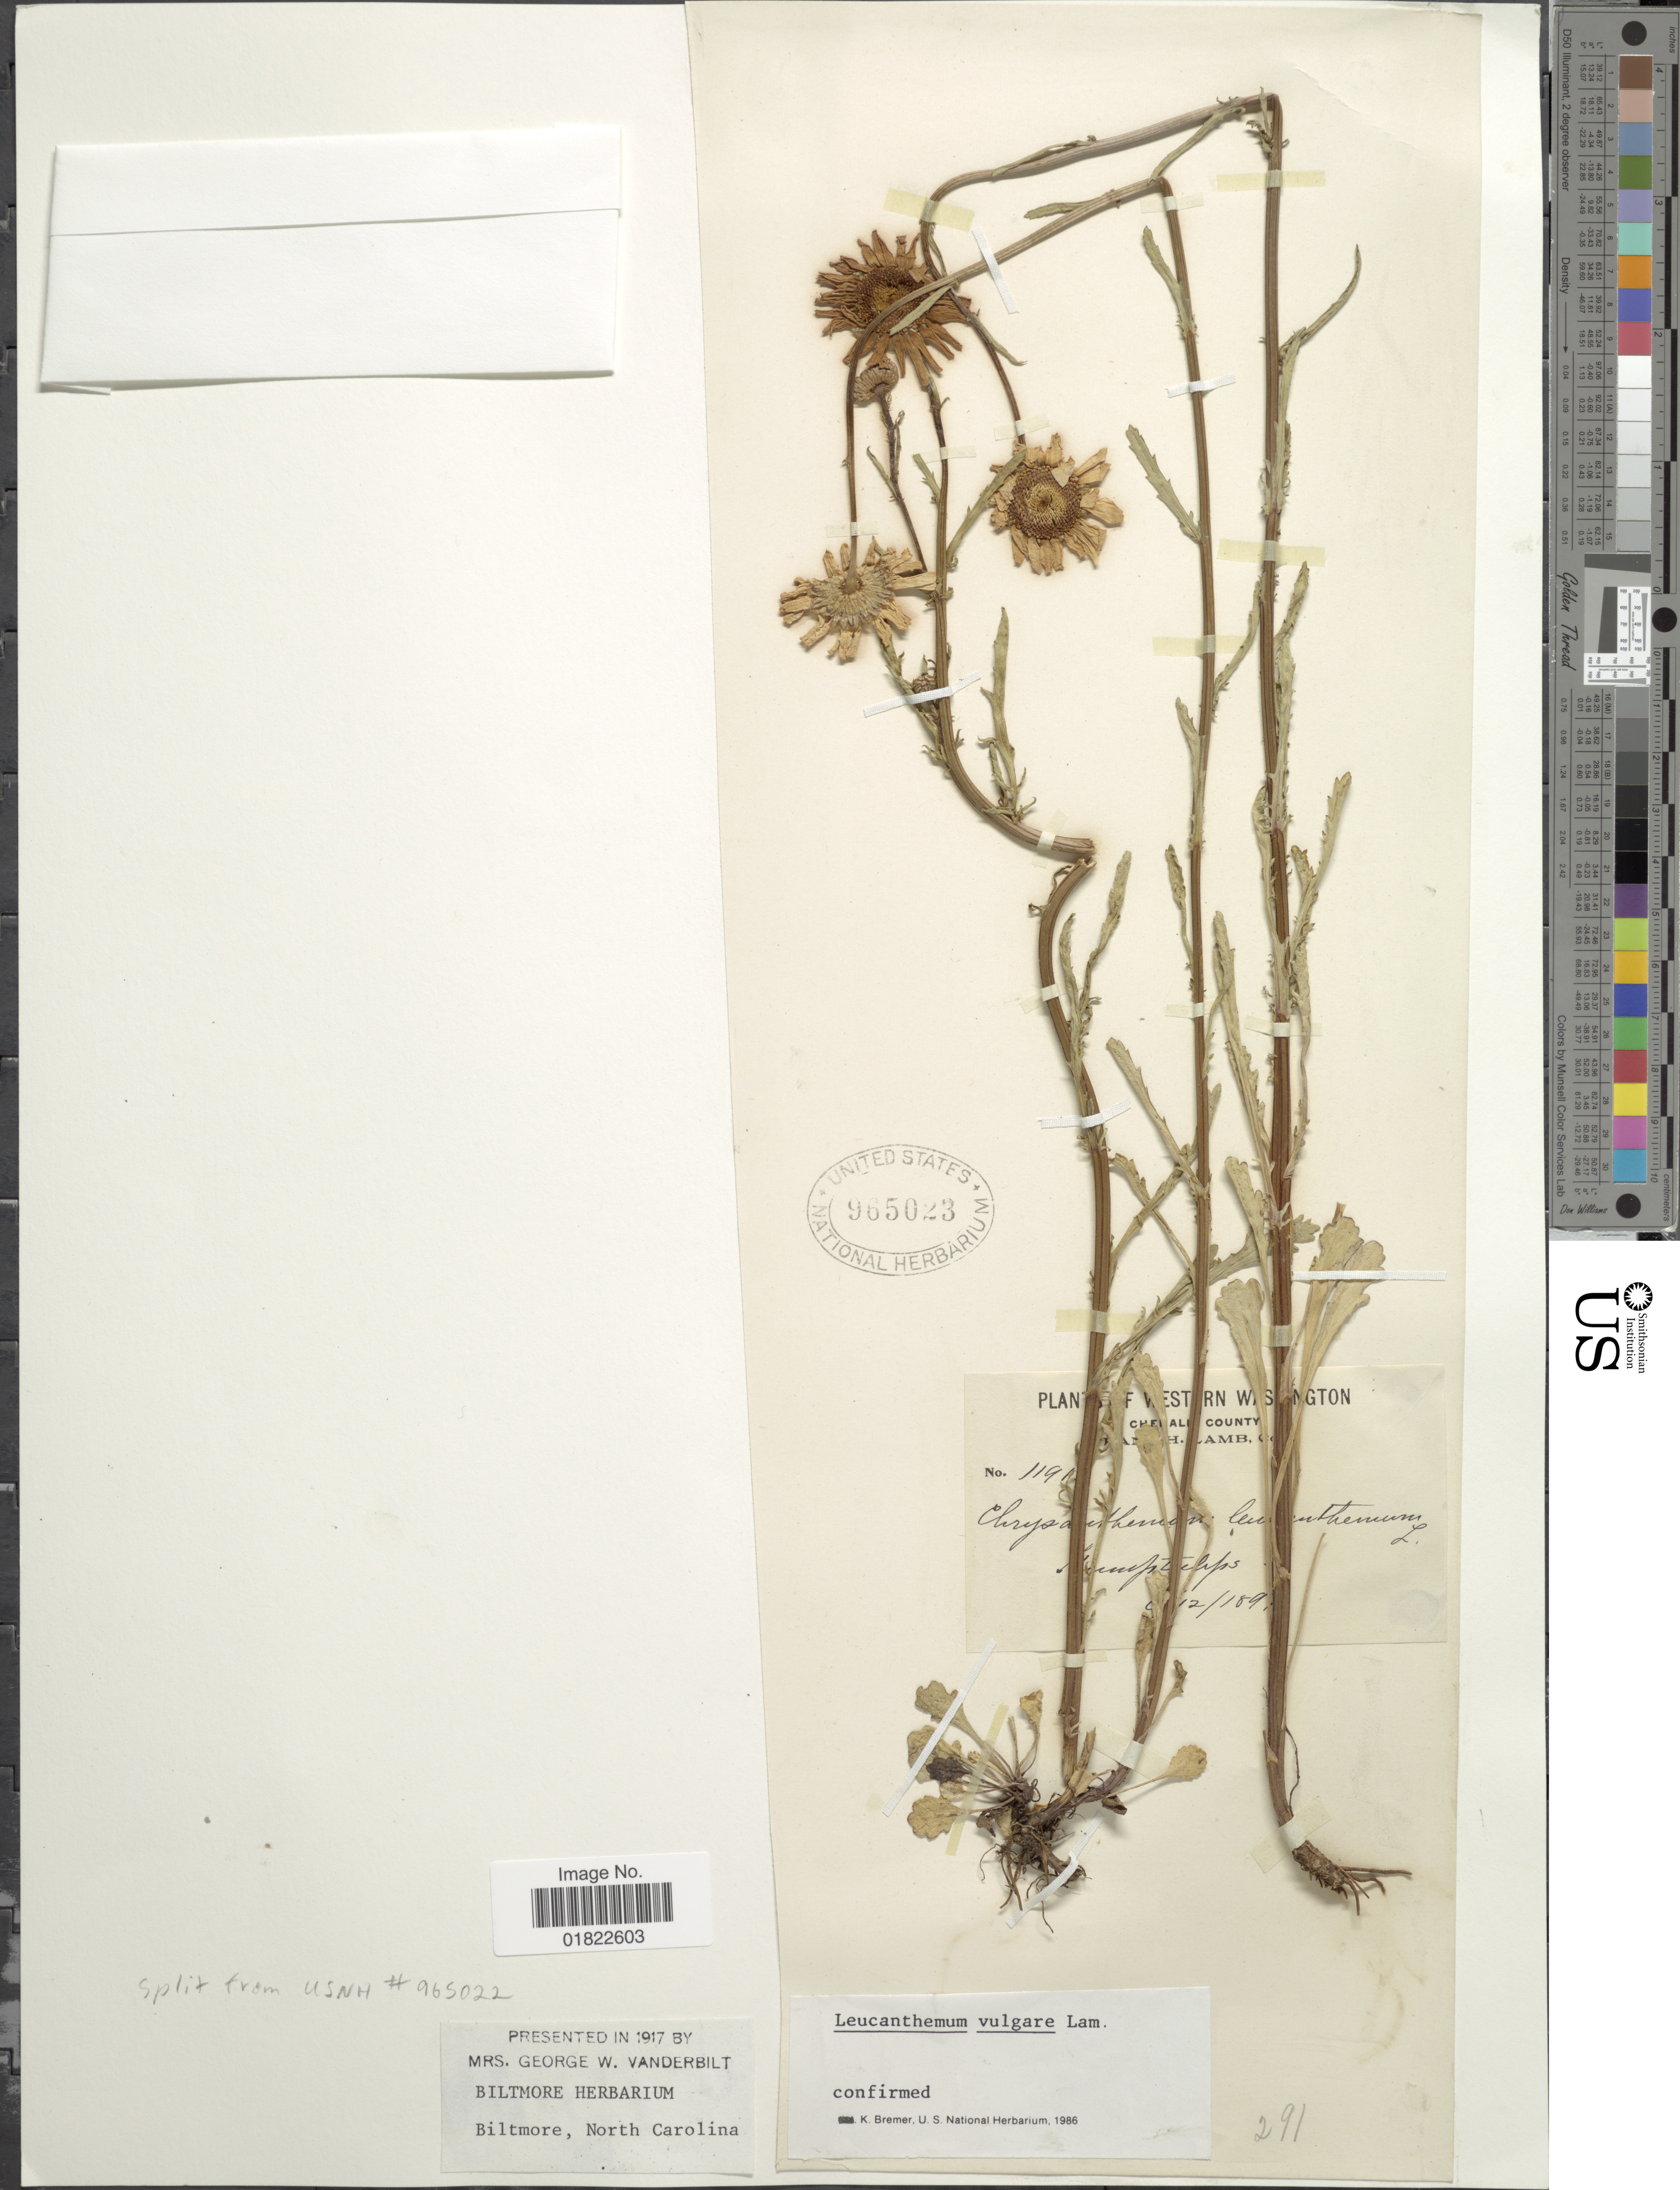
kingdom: Plantae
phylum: Tracheophyta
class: Magnoliopsida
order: Asterales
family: Asteraceae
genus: Leucanthemum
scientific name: Leucanthemum vulgare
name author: Lam.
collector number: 119!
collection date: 1891-12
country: United States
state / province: Washington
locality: Western Washington. Chen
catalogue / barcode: US 965023